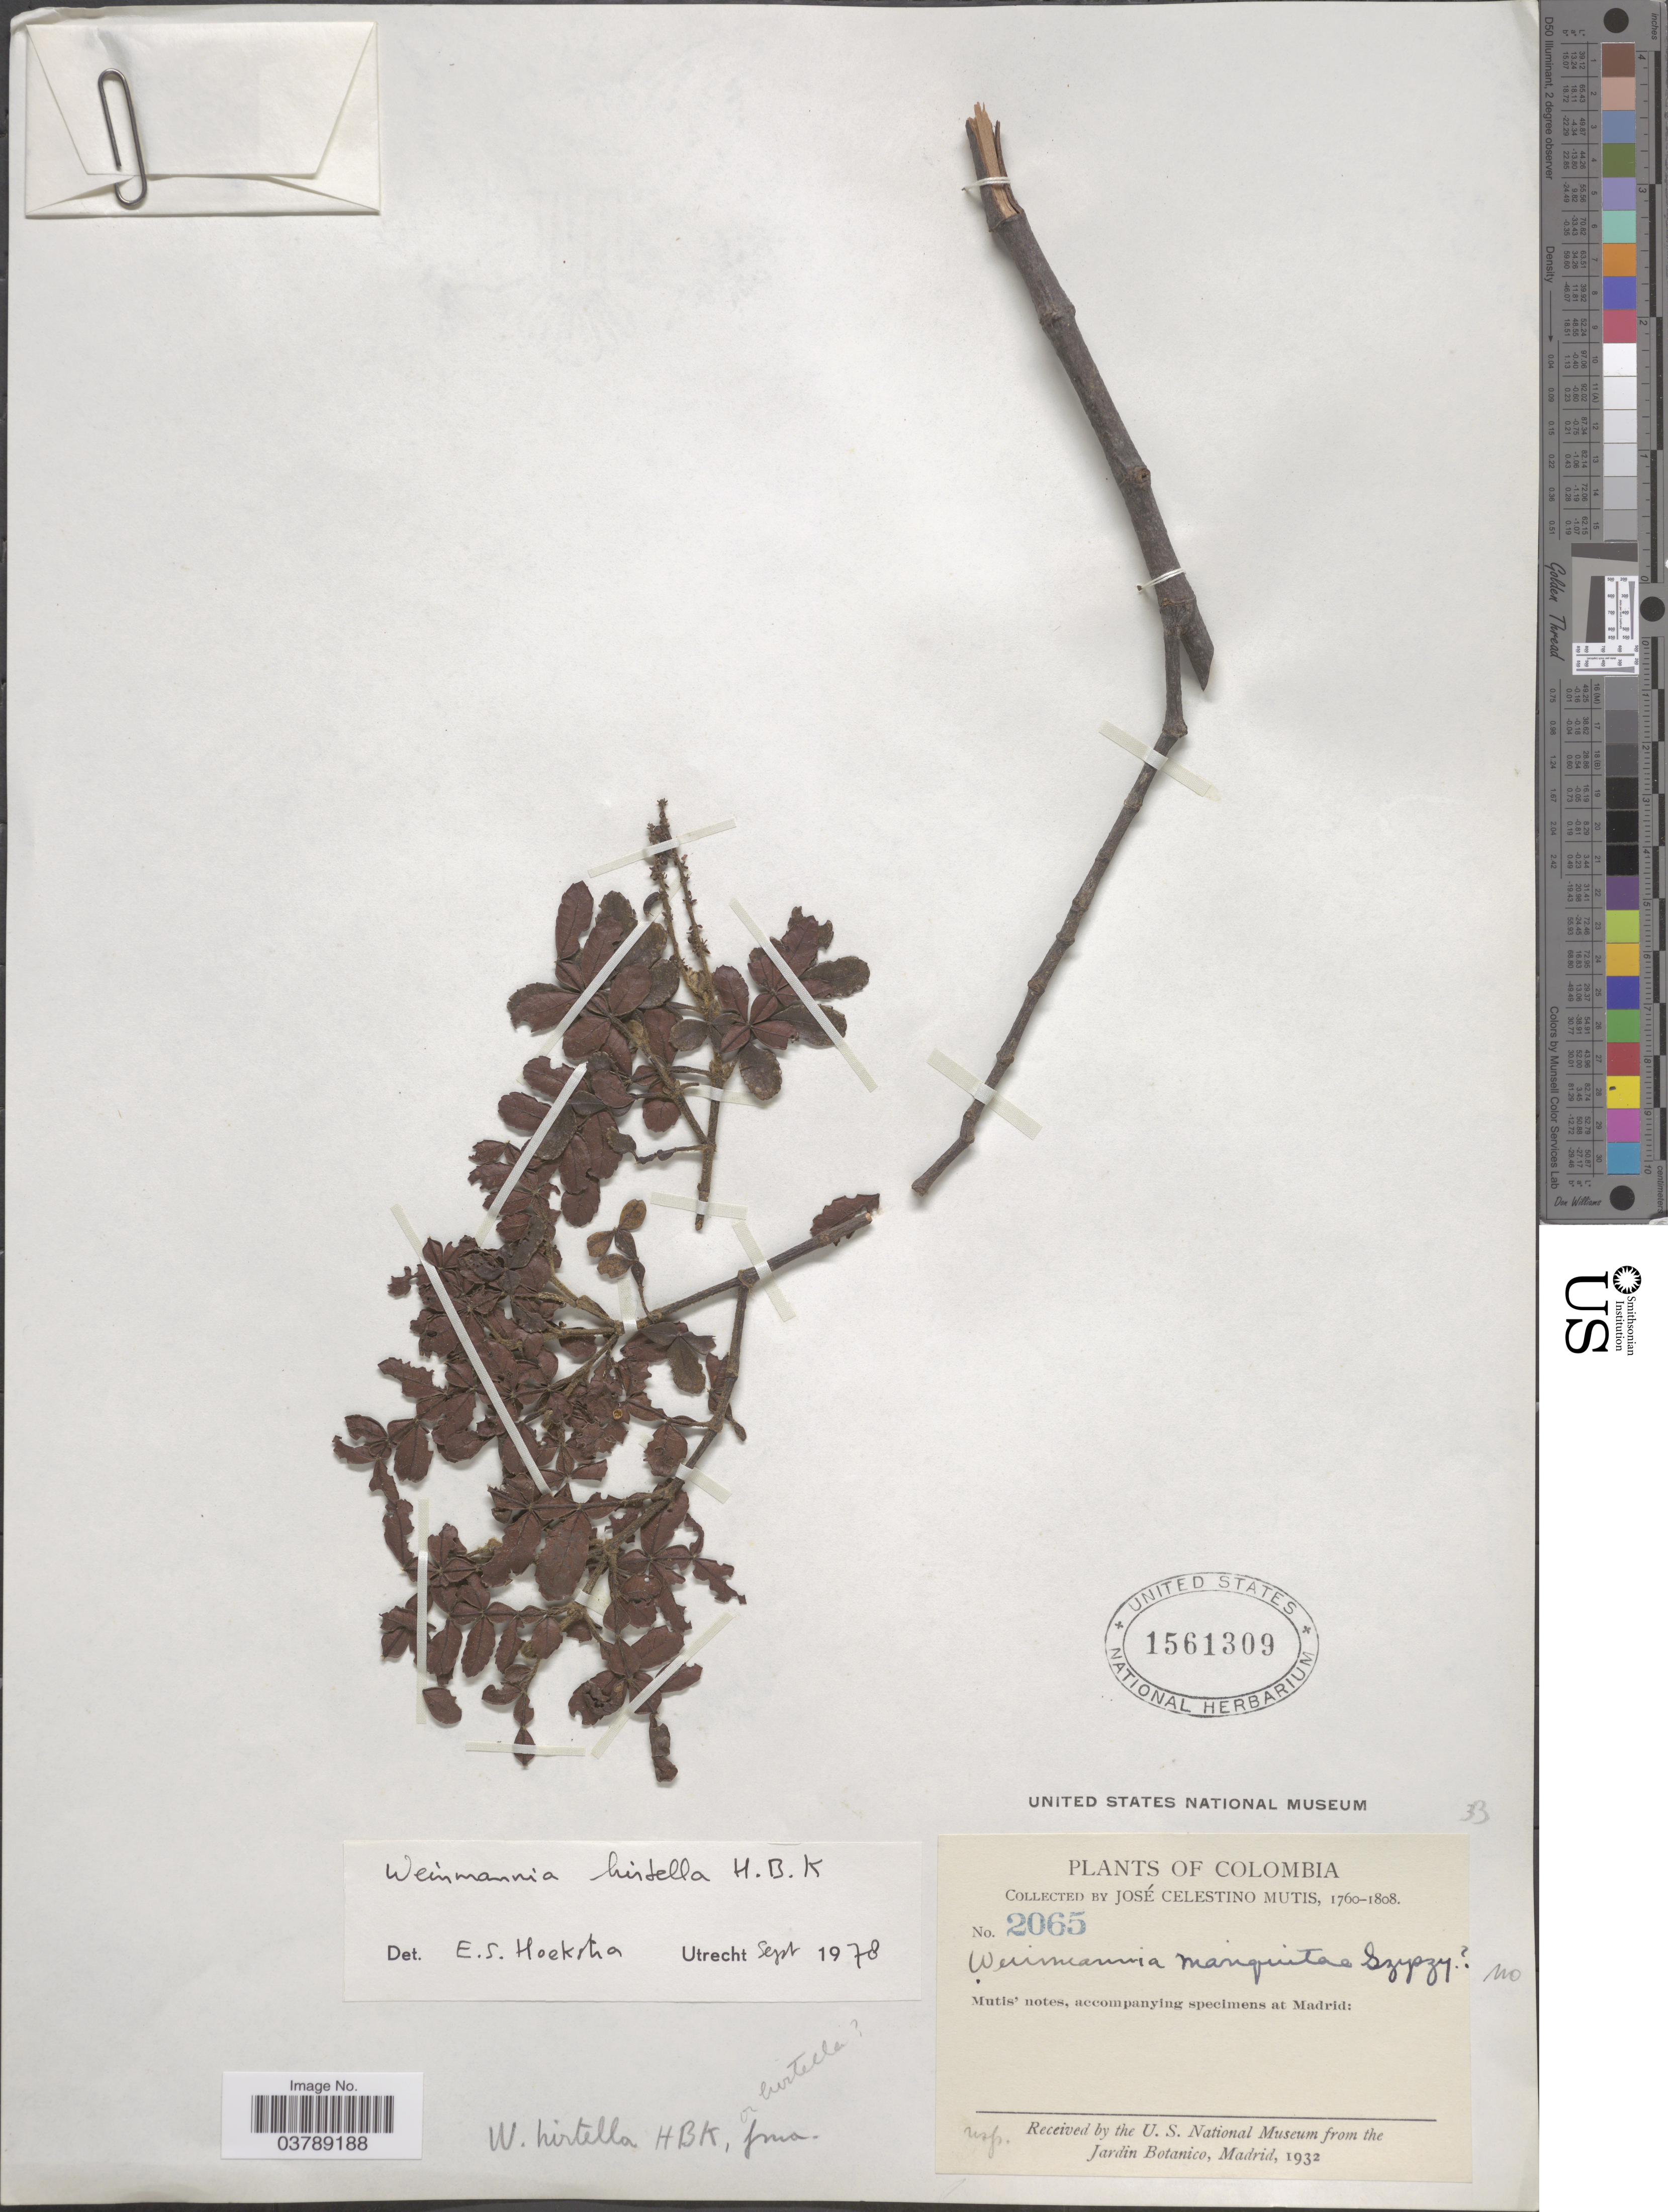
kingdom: Plantae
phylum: Tracheophyta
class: Magnoliopsida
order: Oxalidales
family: Cunoniaceae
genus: Weinmannia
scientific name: Weinmannia hirtella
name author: Kunth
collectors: J. C. B. Mutis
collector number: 2065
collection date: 1760/1808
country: Colombia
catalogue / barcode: US 1561309